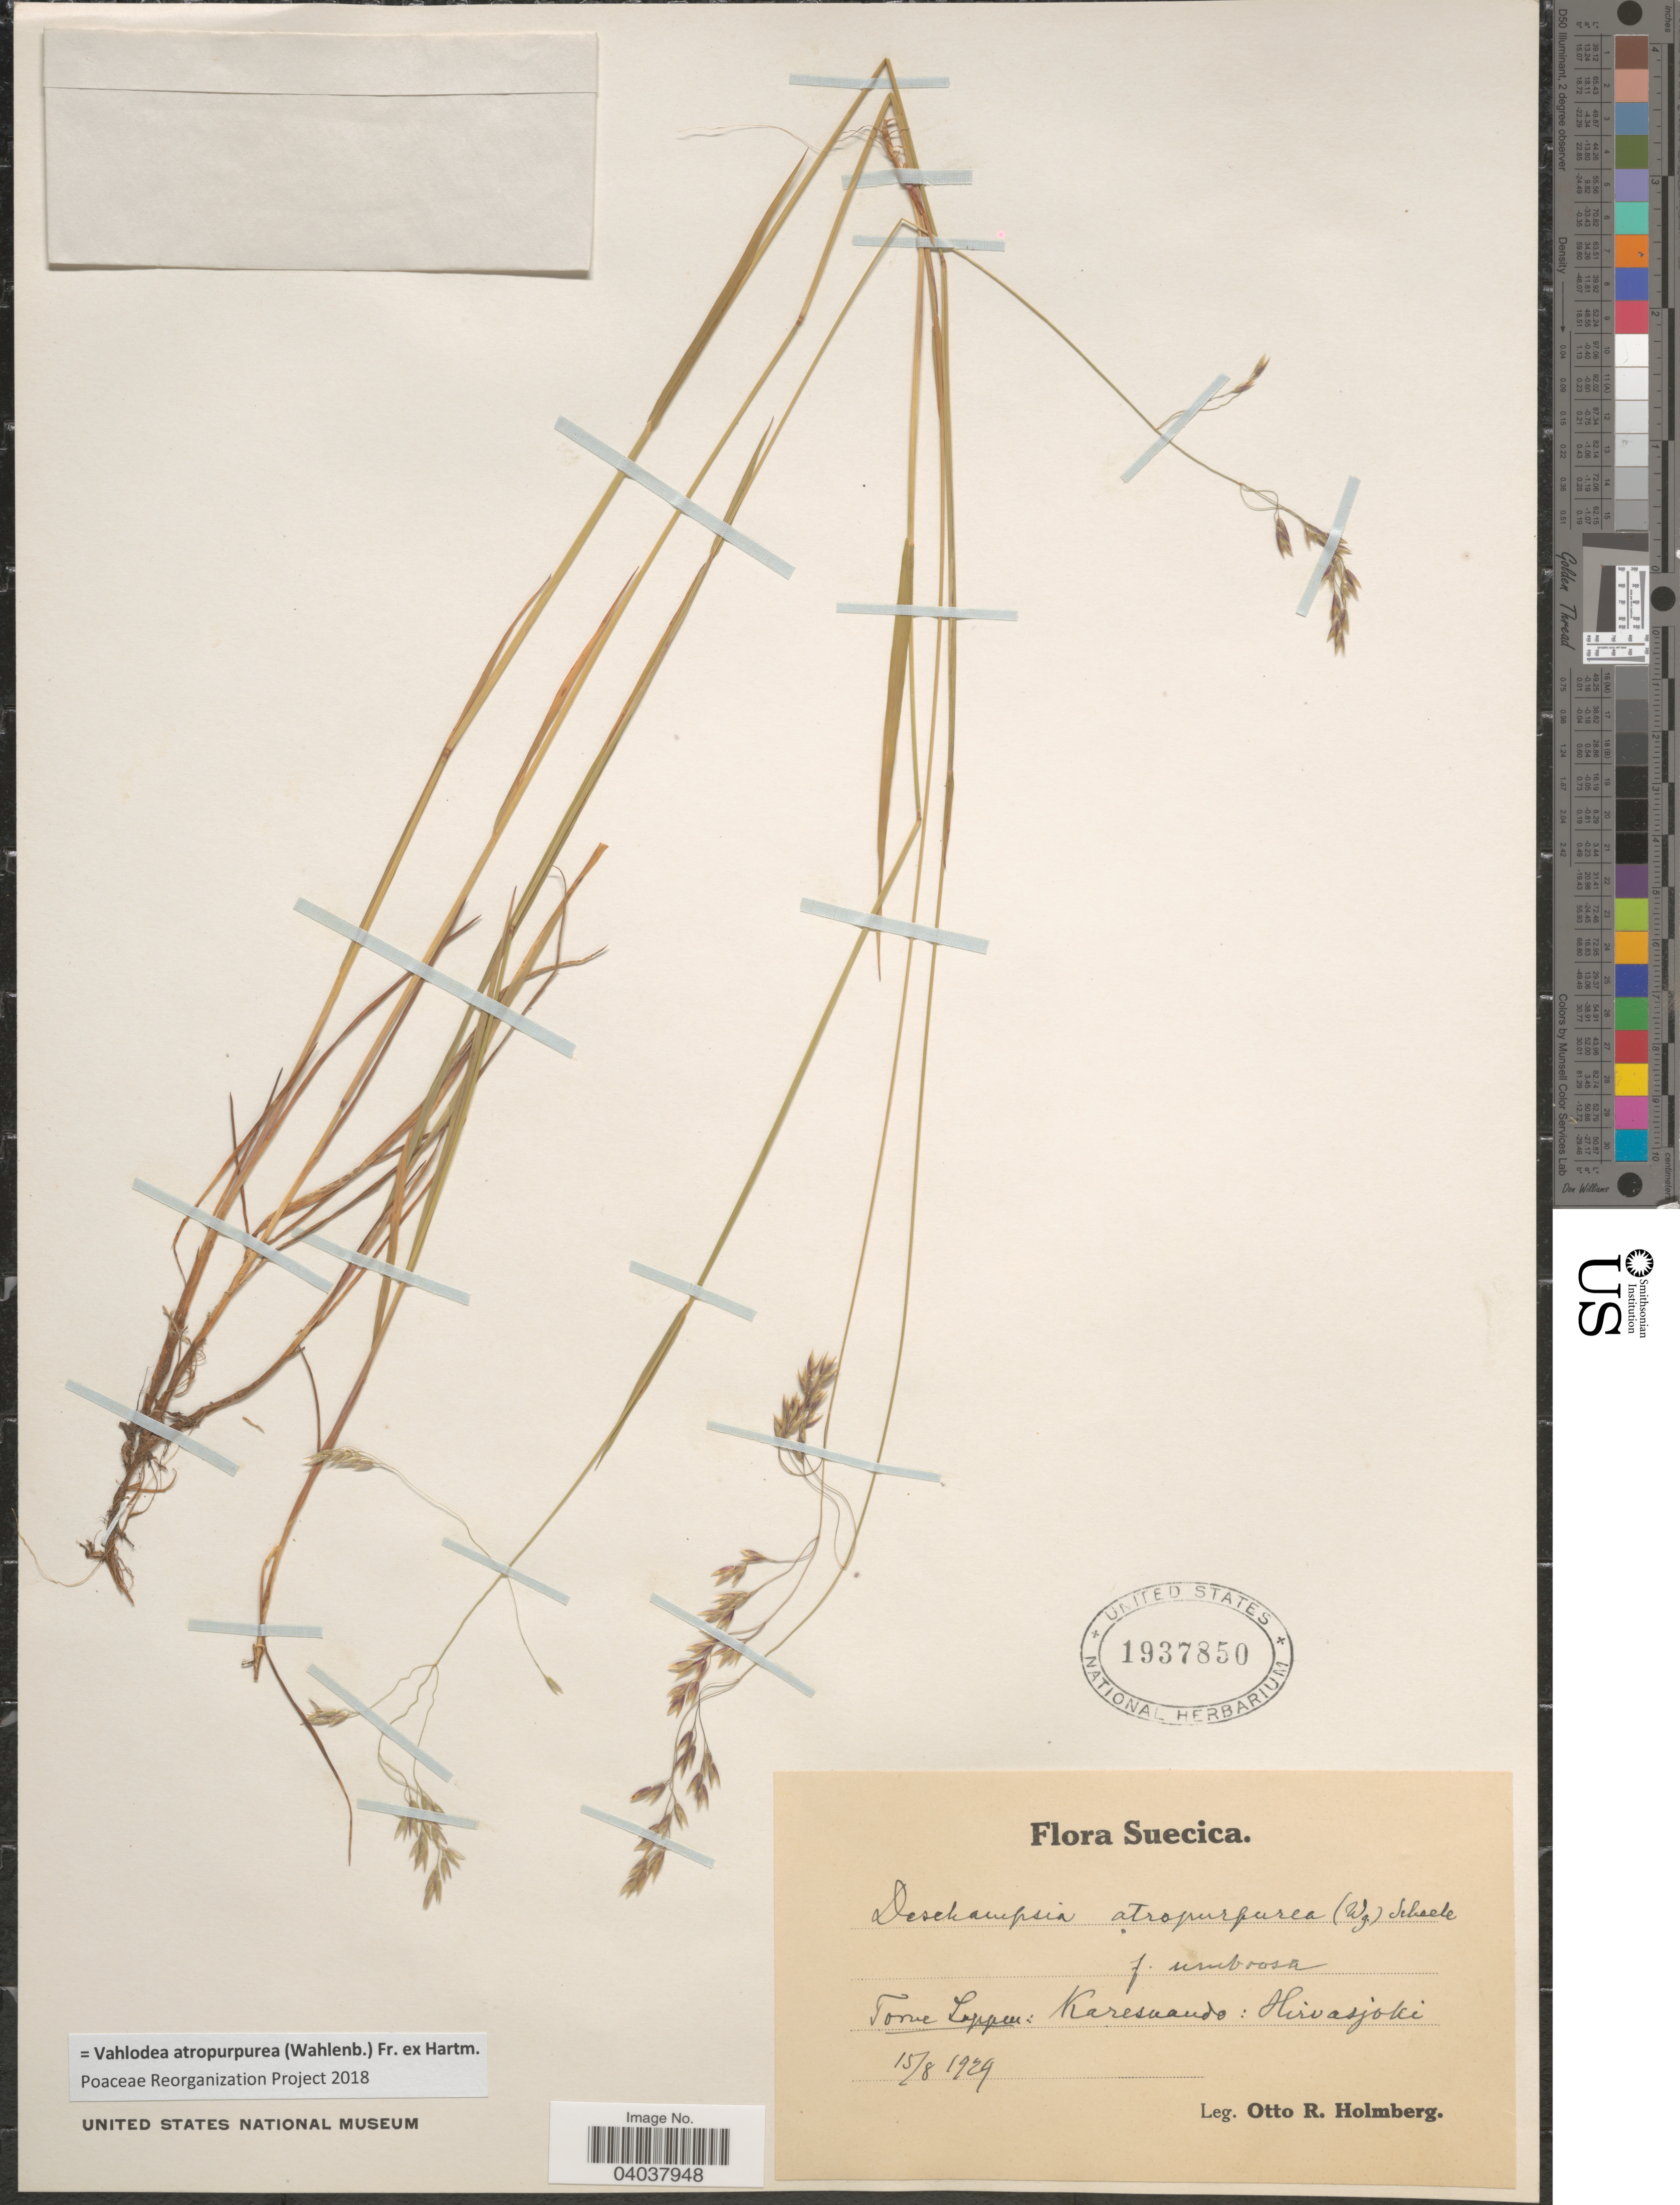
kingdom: Plantae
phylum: Tracheophyta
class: Liliopsida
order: Poales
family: Poaceae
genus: Vahlodea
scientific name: Vahlodea atropurpurea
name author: (Wahlenb.) Fr. ex Hartm.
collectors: O. Holmberg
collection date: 1929-08-15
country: Sweden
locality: Suecica. Torne Lappm.: Karesuando: Hirvasjoki.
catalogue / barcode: US 1937850